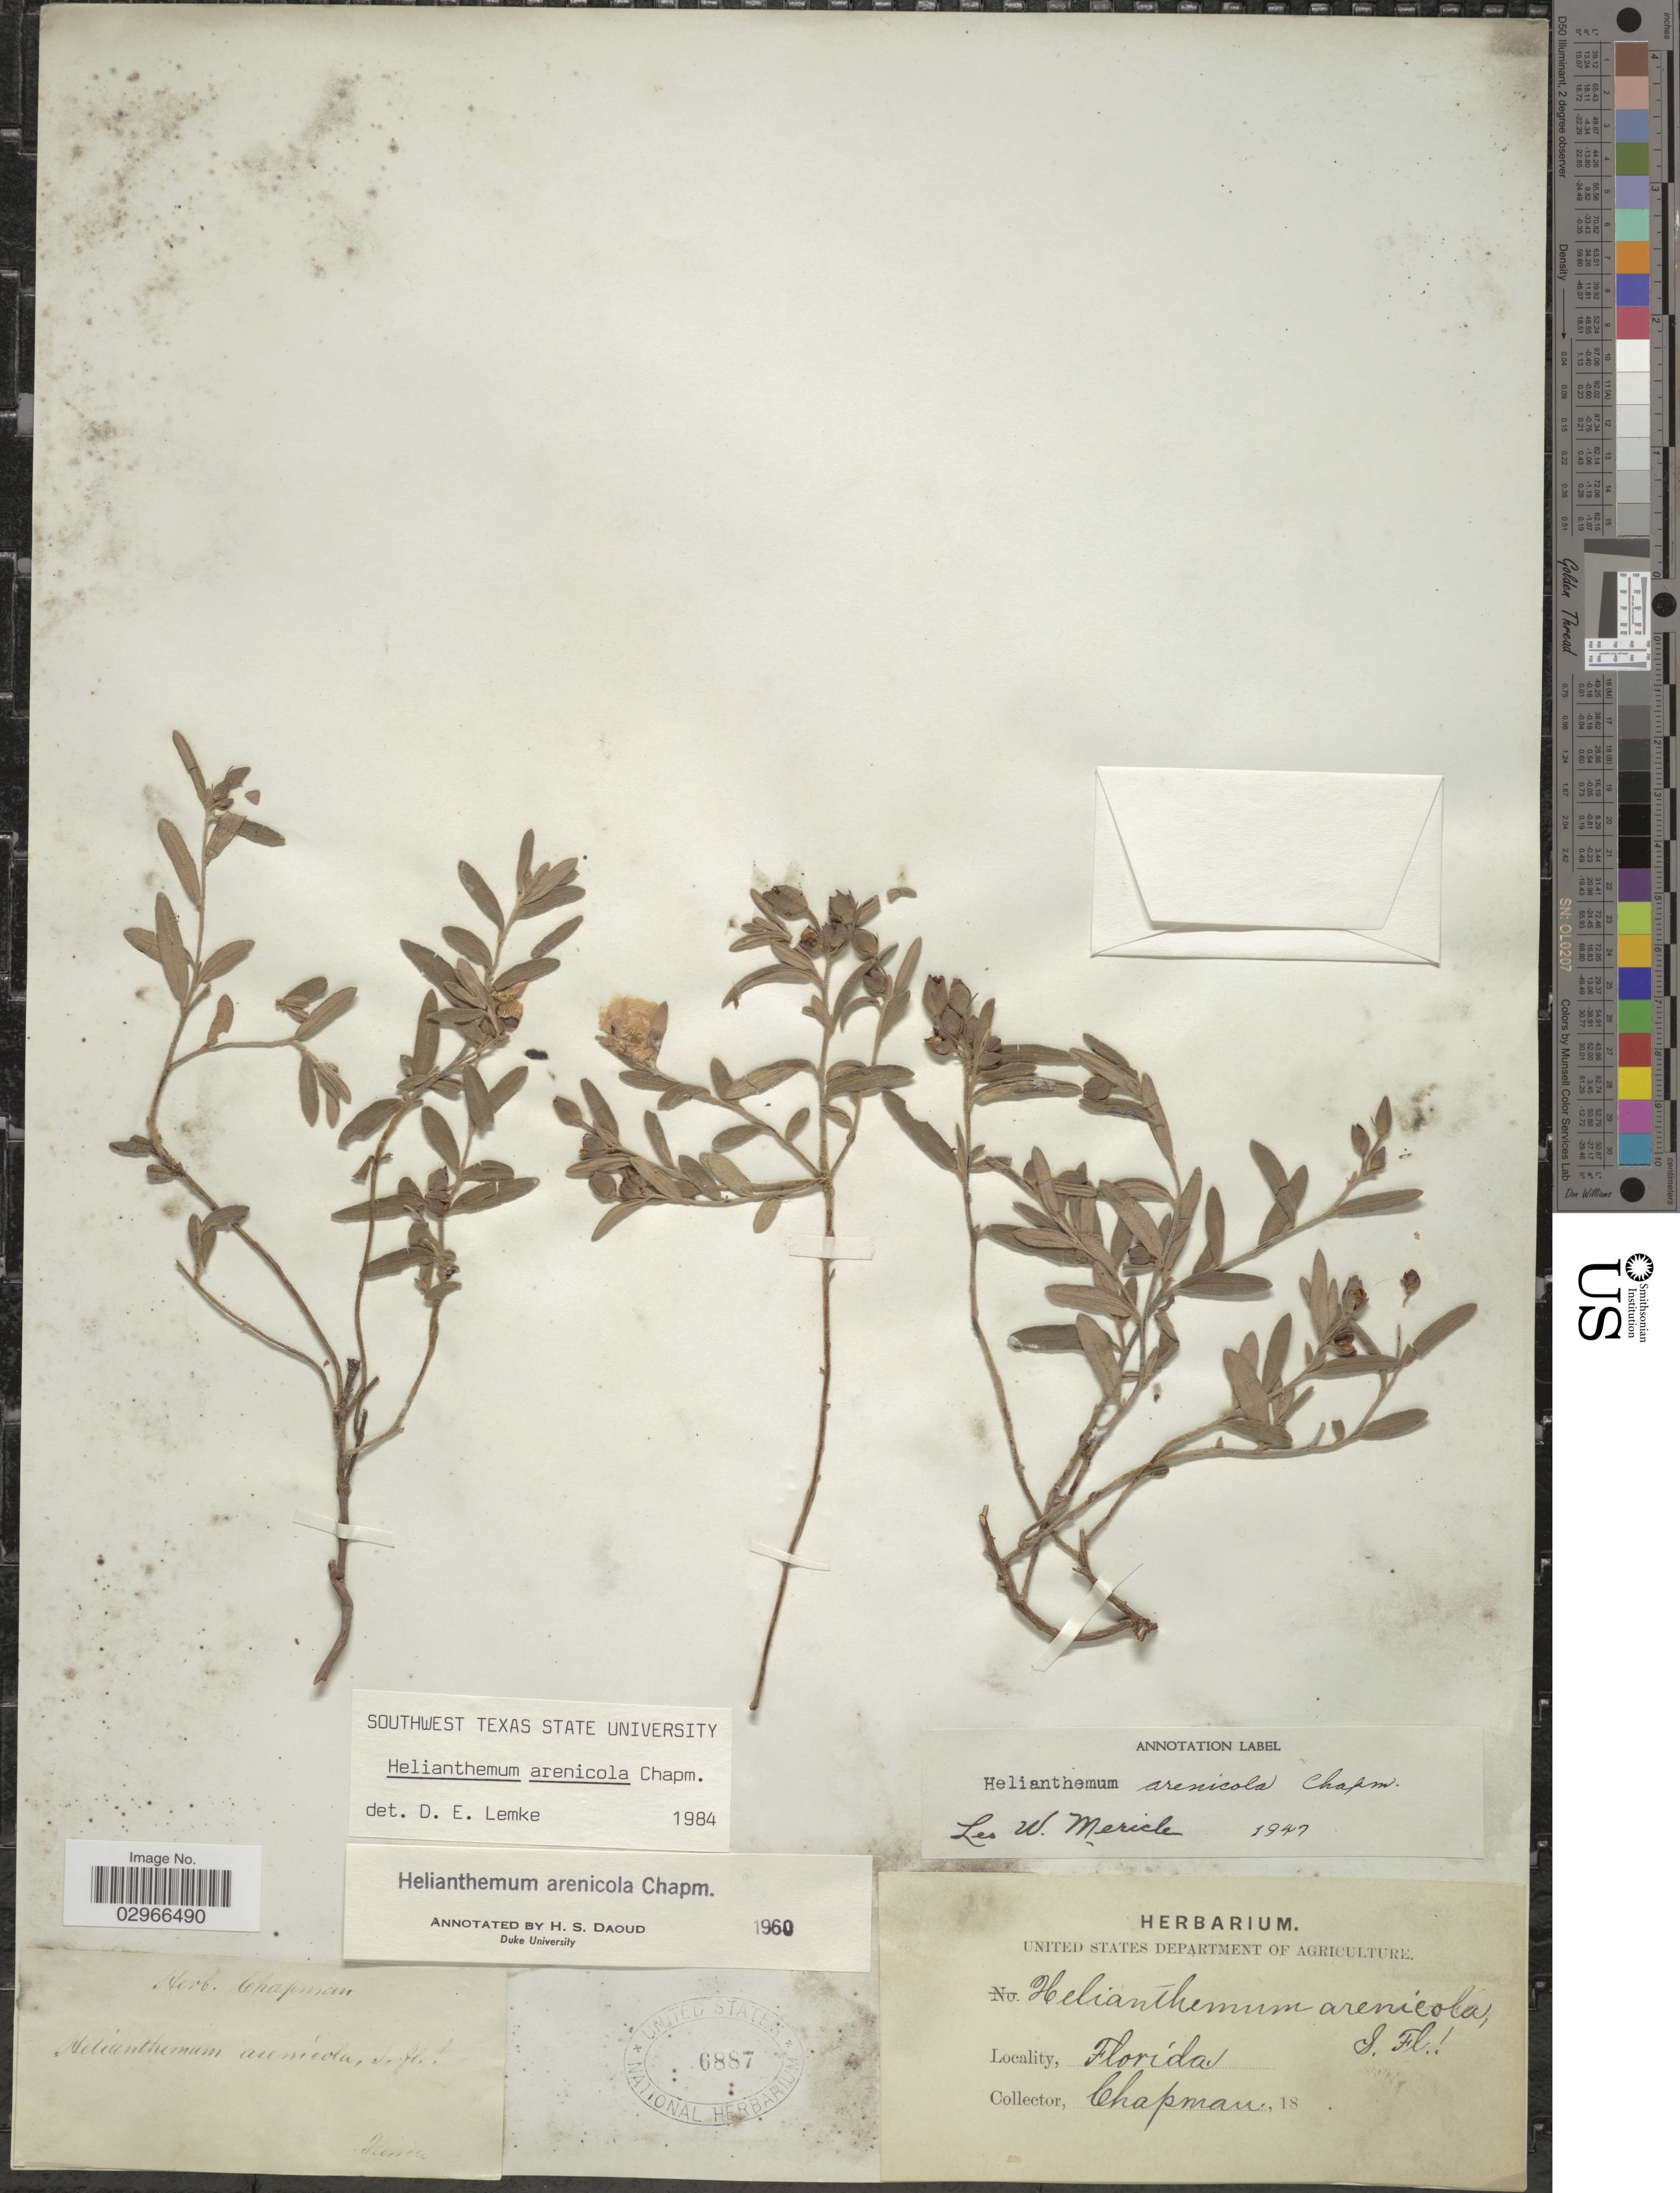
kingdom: Plantae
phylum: Tracheophyta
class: Magnoliopsida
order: Malvales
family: Cistaceae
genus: Helianthemum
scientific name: Helianthemum arenicola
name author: Chapm.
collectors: A. Chapman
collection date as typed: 18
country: United States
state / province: Florida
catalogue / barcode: US 6887